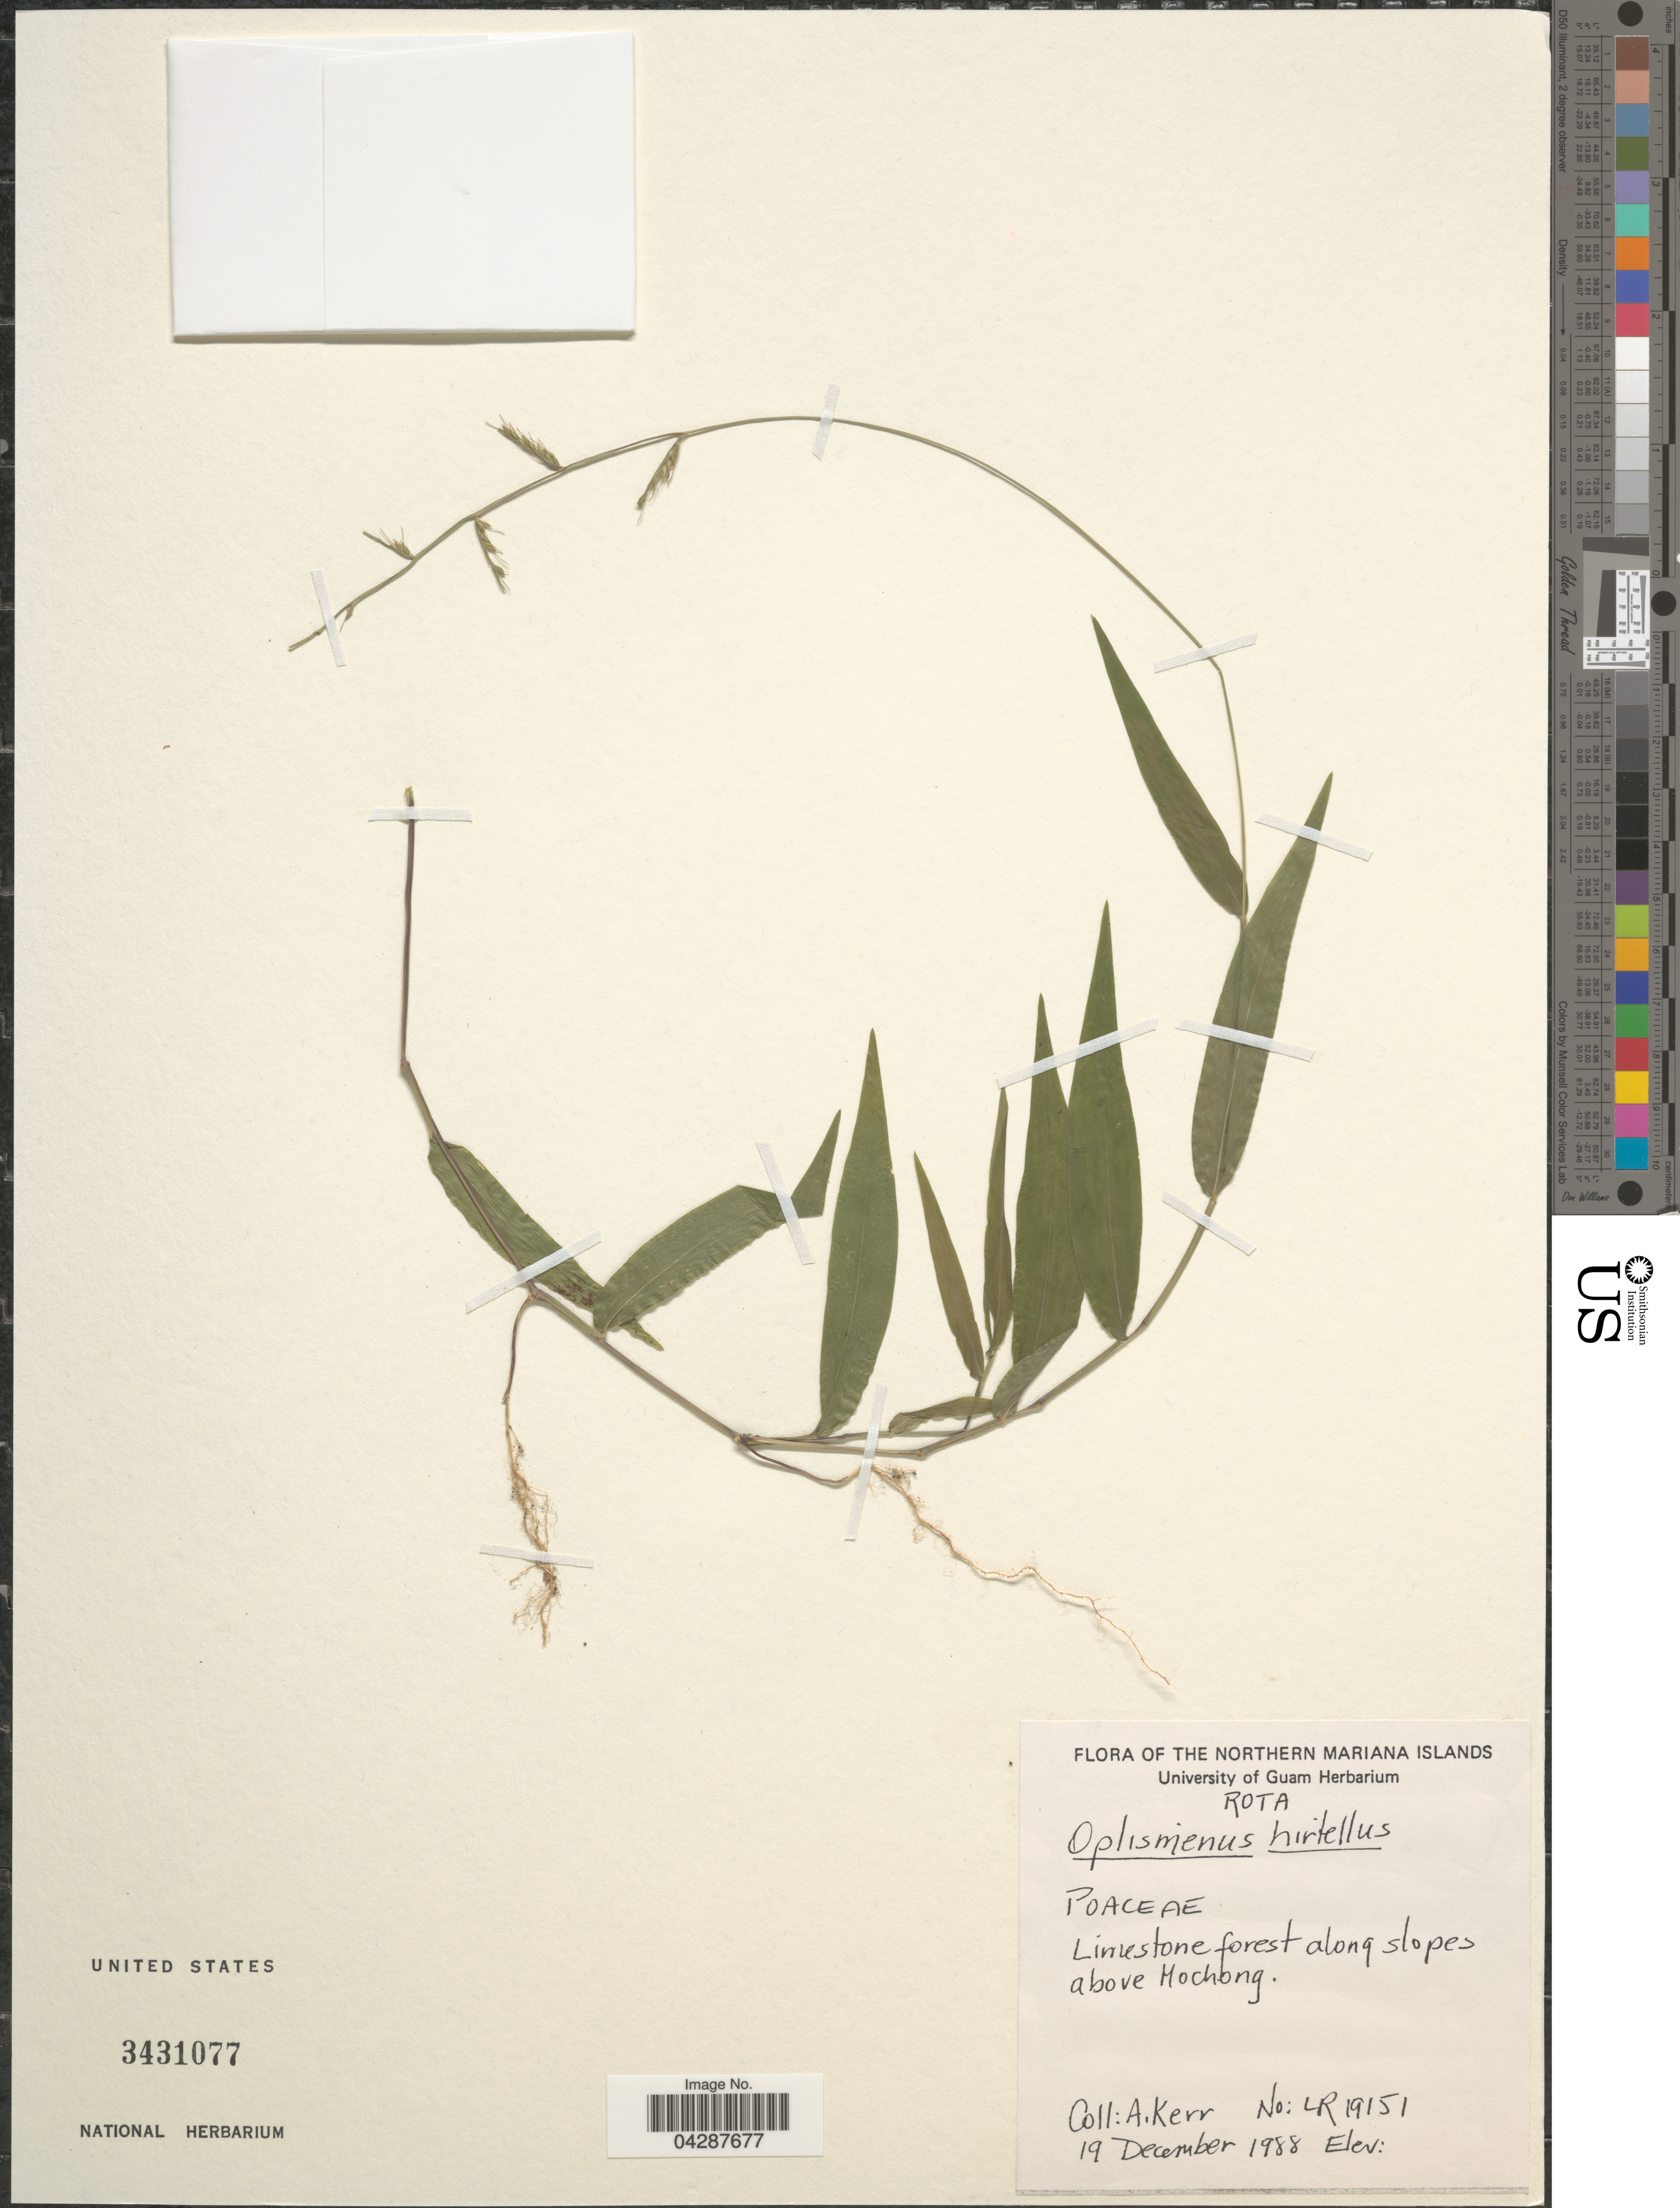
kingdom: Plantae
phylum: Tracheophyta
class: Liliopsida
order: Poales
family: Poaceae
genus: Oplismenus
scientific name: Oplismenus hirtellus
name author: (L.) P. Beauv.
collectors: A. Kerr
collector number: LR 19151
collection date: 1988-12-19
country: Northern Mariana Islands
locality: Limestone forest along slopes above Hochong.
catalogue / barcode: US 3431077